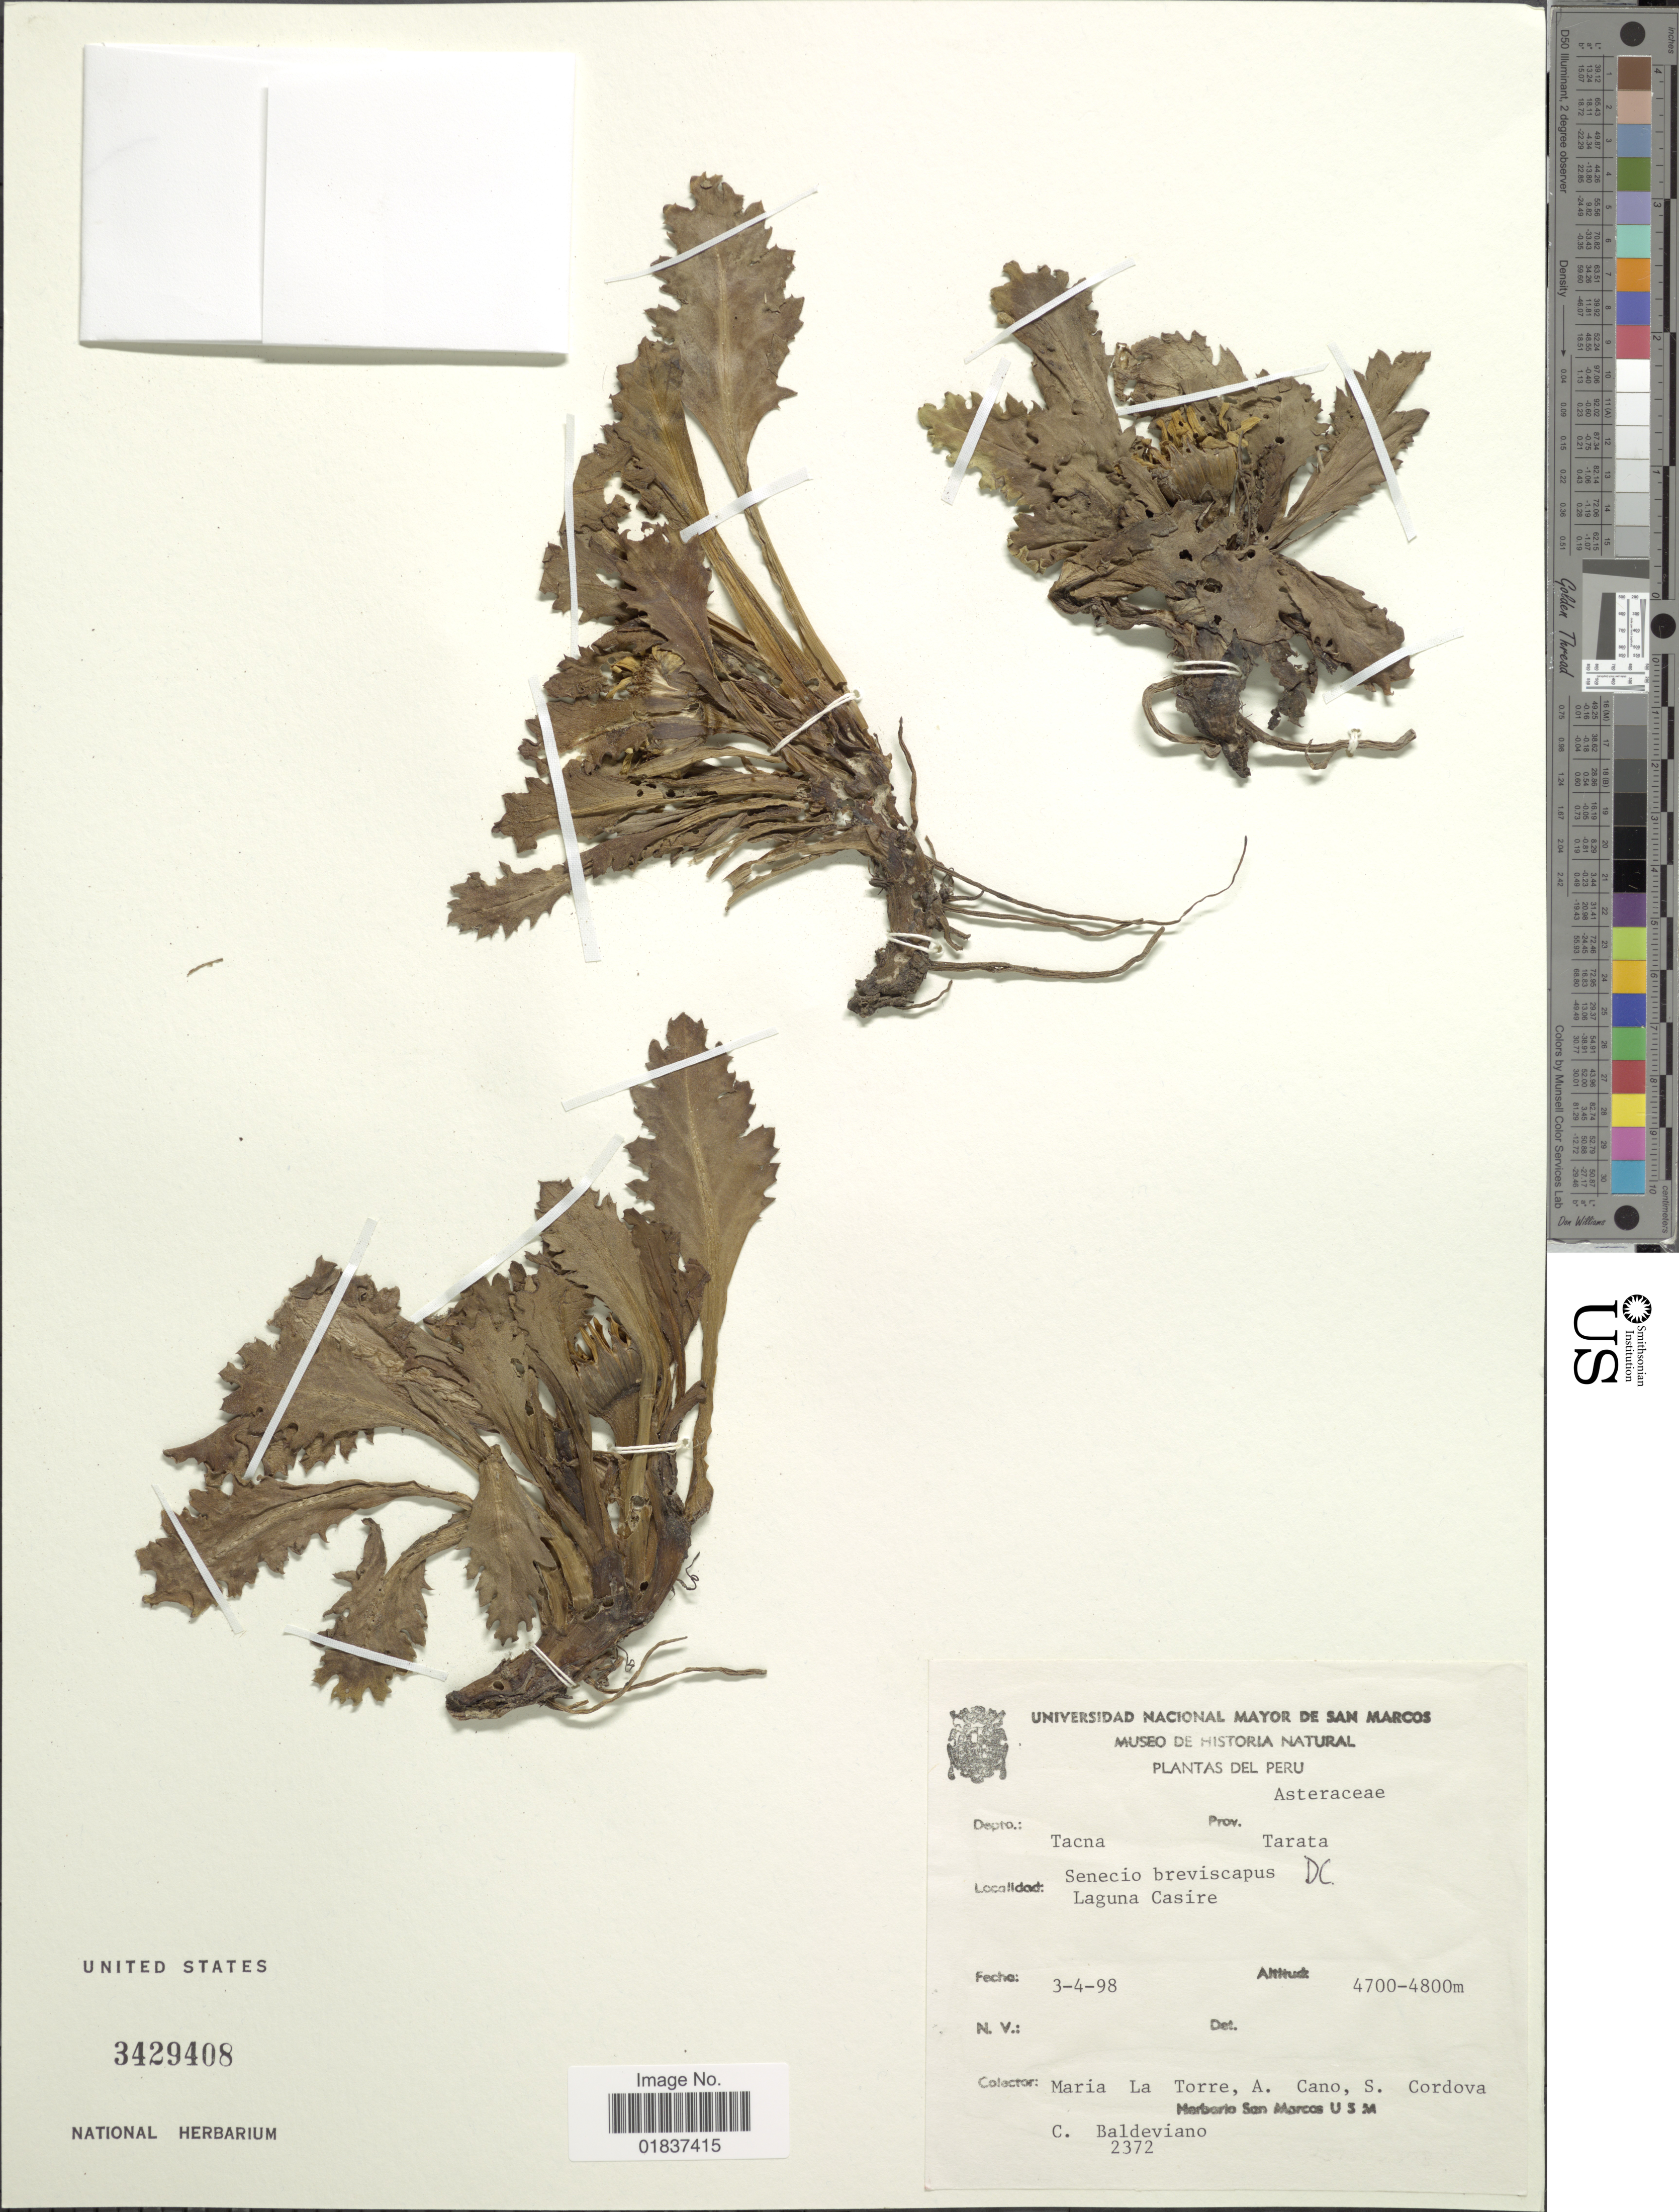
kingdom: Plantae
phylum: Tracheophyta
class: Magnoliopsida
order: Asterales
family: Asteraceae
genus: Senecio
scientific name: Senecio breviscapus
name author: DC.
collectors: M. I. La Torre, A. Cano, S. Cordova & C. Baldeviano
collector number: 2372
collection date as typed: Transcribed d/m/y: 3/4/98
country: Peru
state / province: Tacna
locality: Depto.: Tacna. Prov. Tarata. Laguna Casire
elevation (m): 4700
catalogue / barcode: US 3429408